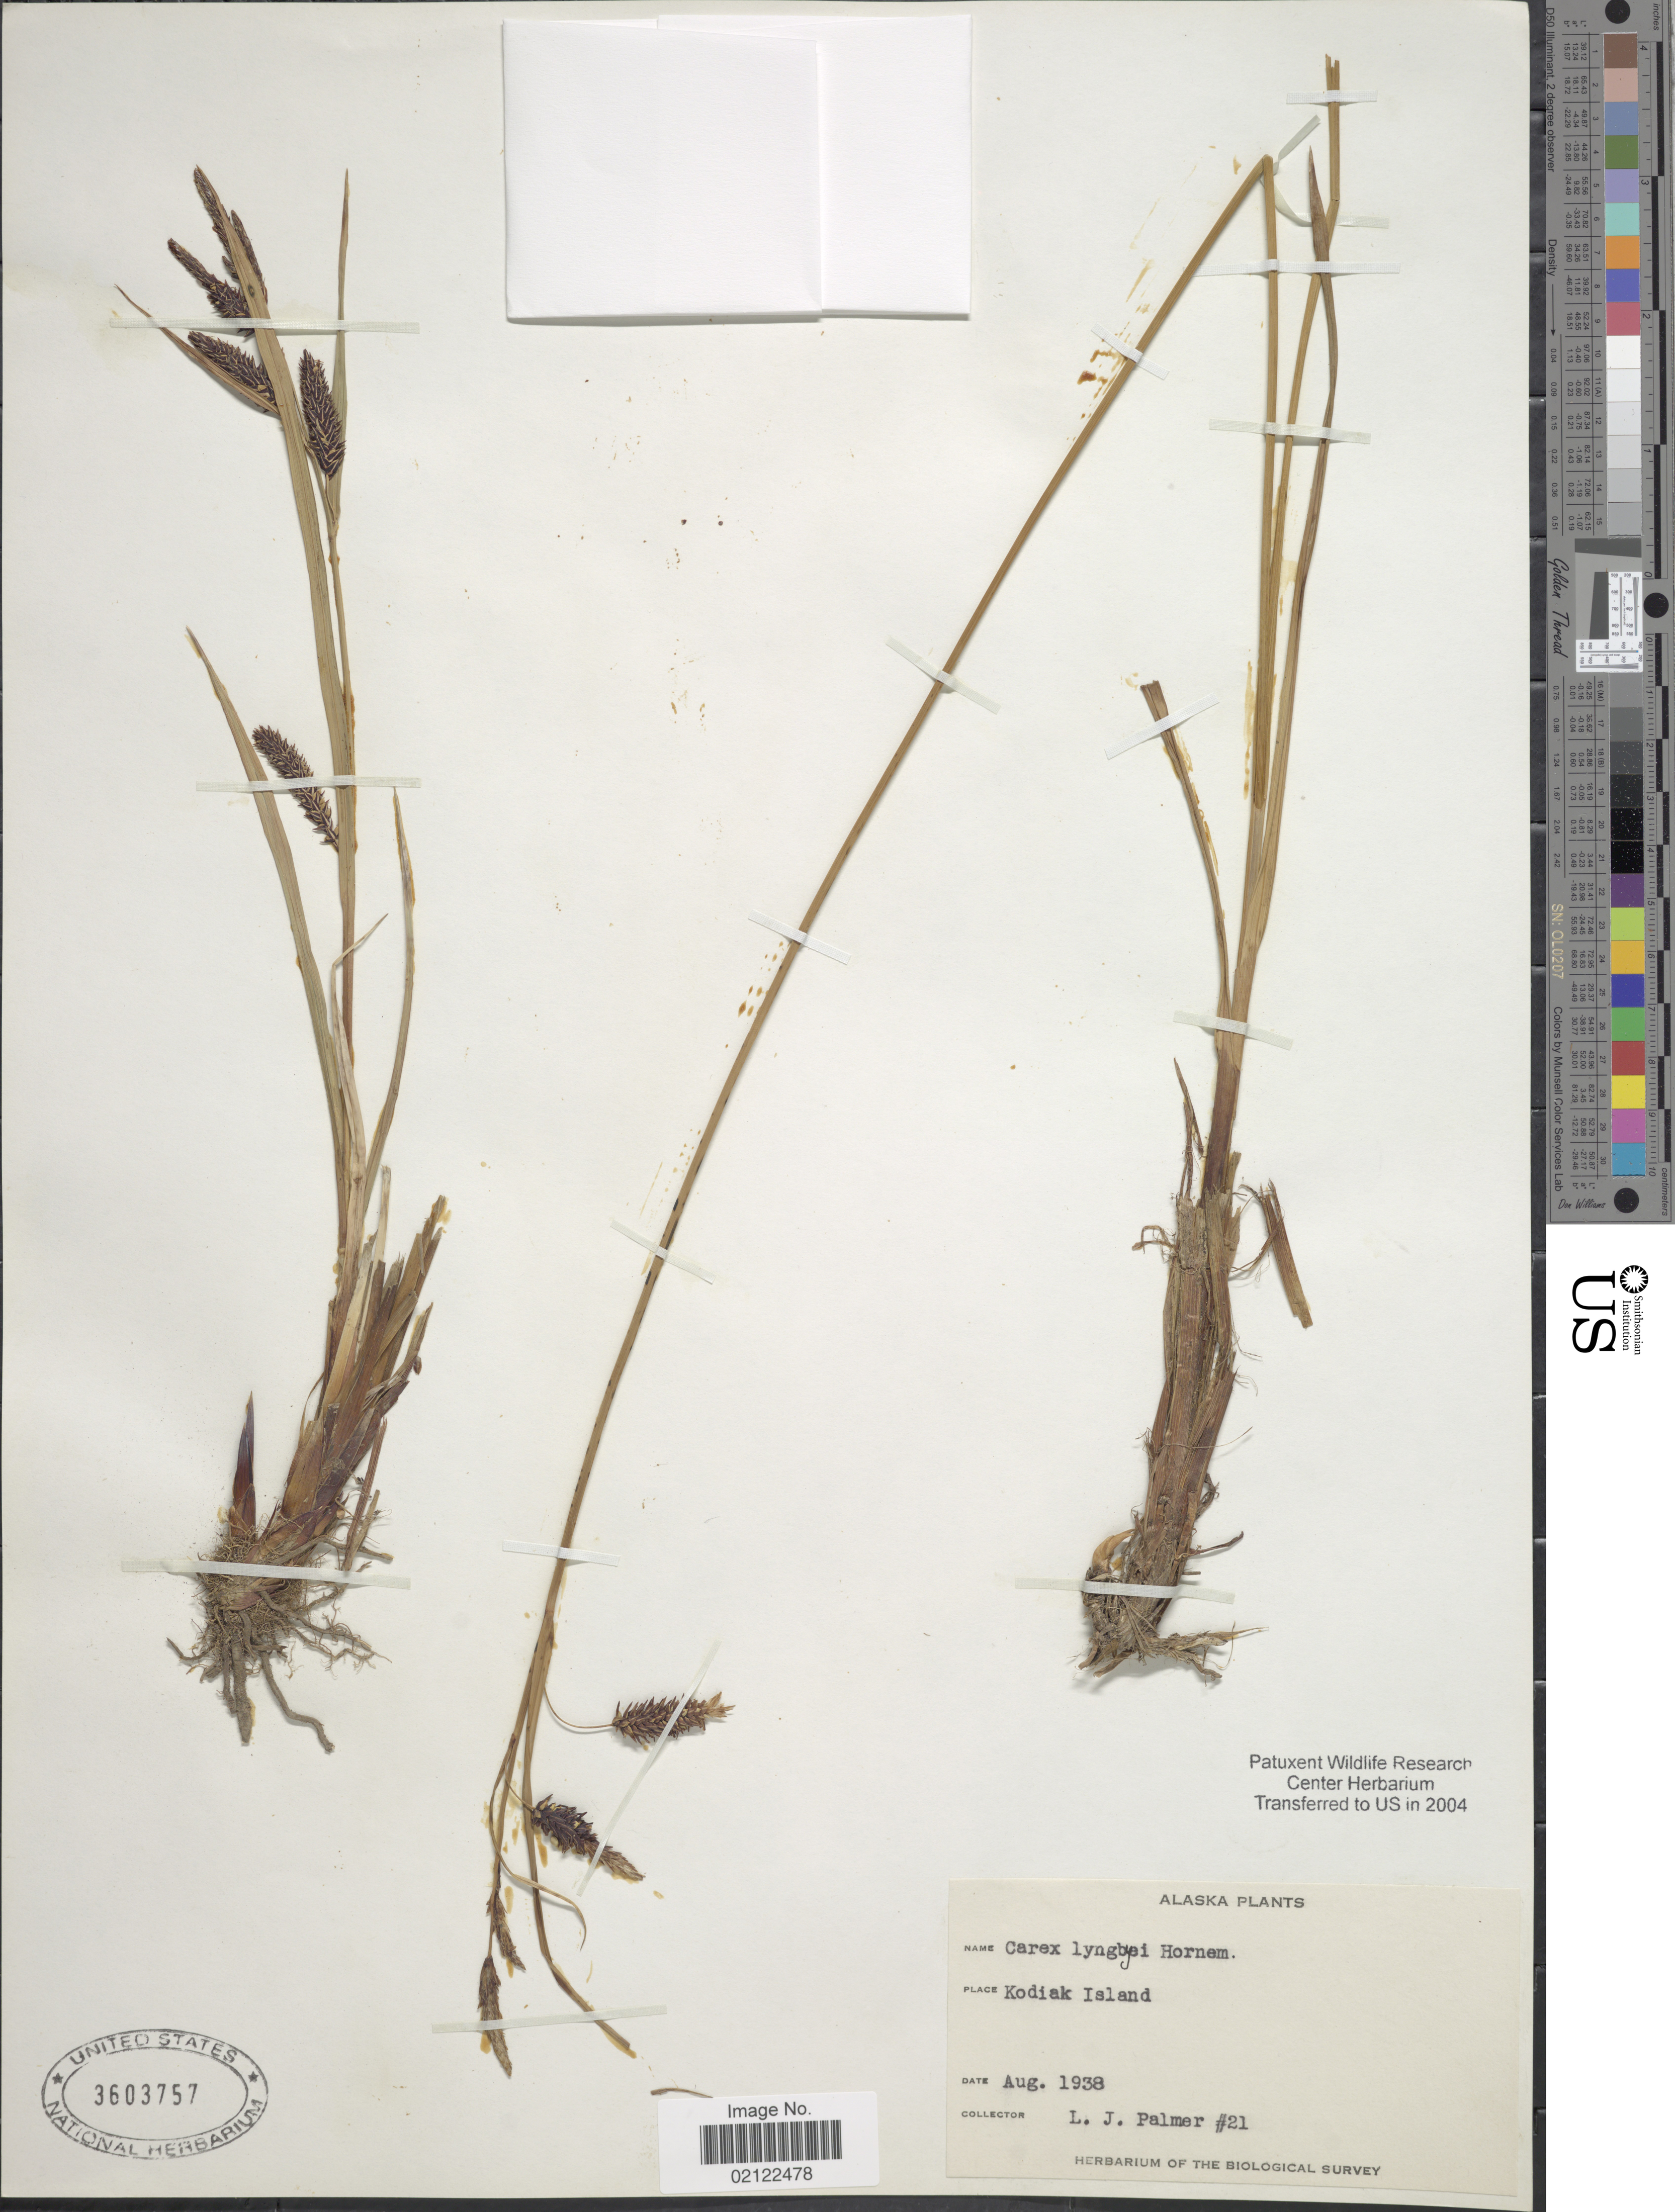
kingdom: Plantae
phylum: Tracheophyta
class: Liliopsida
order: Poales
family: Cyperaceae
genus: Carex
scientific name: Carex lyngbyei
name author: Hornem.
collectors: L. J. Palmer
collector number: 21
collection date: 1938-08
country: United States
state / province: Alaska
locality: Kodiak Island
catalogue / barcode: US 3603757